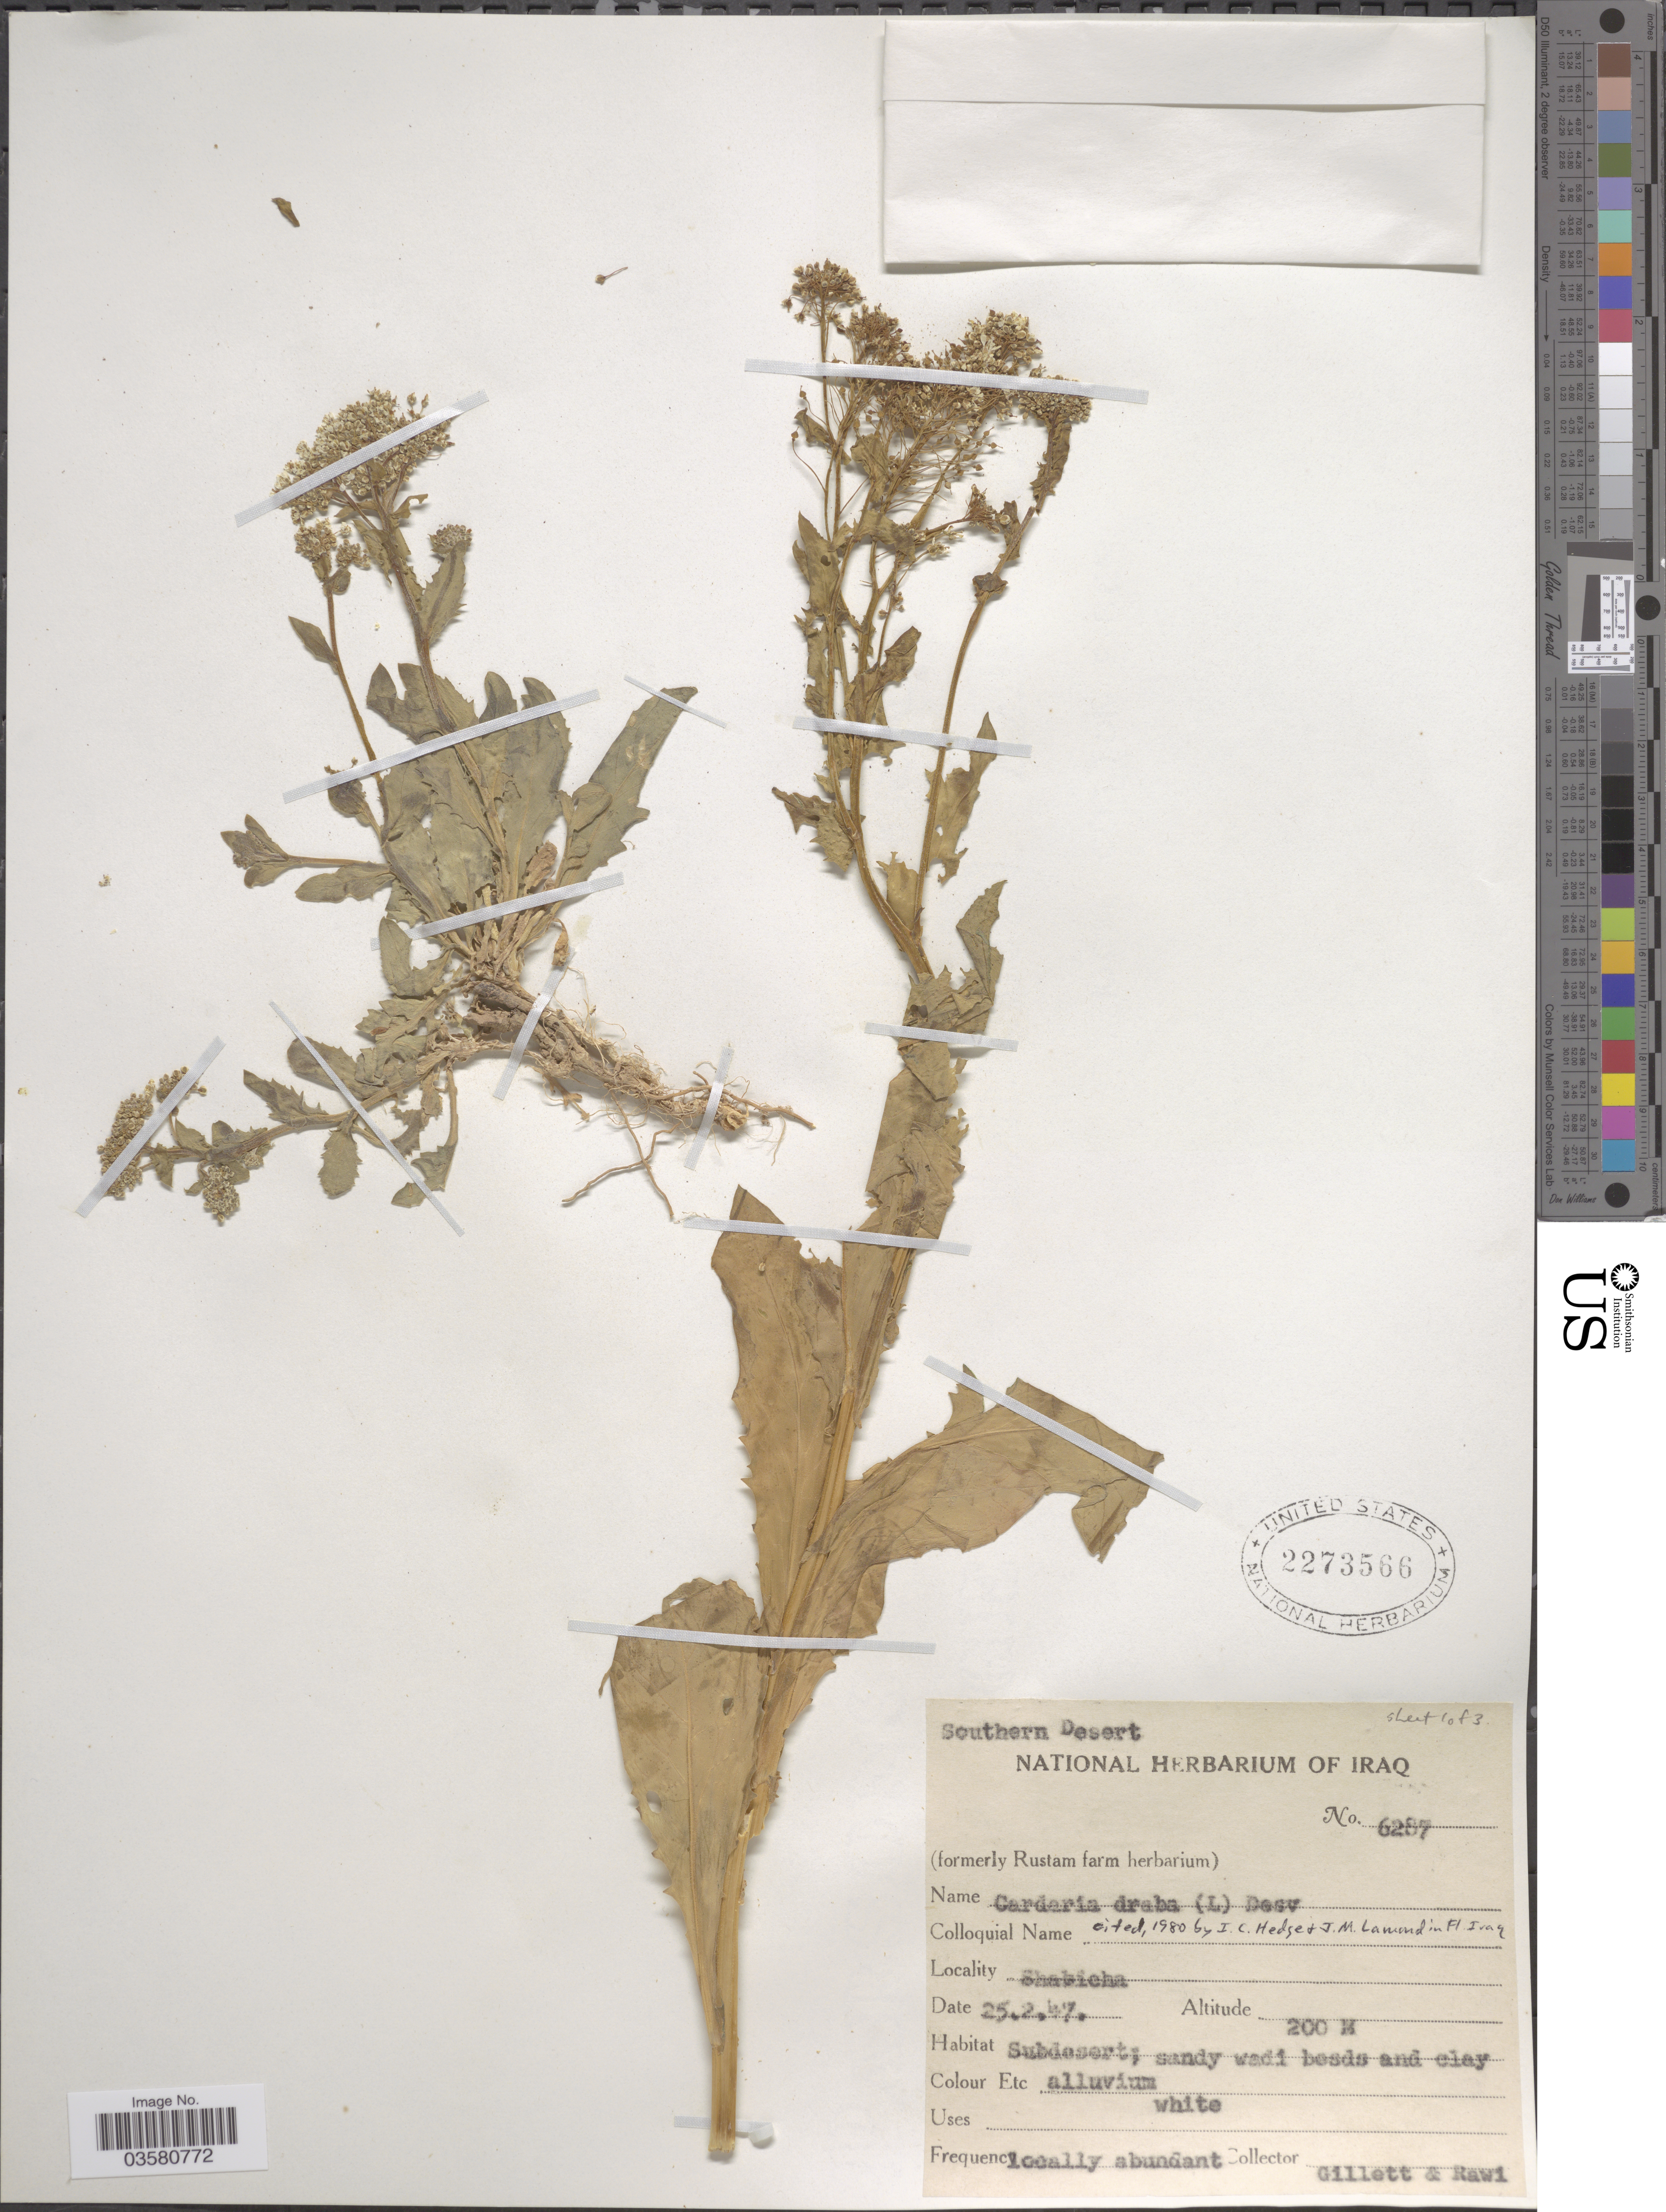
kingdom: Plantae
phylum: Tracheophyta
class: Magnoliopsida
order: Brassicales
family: Brassicaceae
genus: Lepidium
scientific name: Lepidium draba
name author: L.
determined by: Strong, M. T., (US), Smithsonian Institution - National Museum of Natural History (UNITED STATES)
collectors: Gillett, -- & -. Rawi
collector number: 6287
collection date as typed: Transcribed d/m/y: 25/2/47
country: Iraq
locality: Southern Desert. Shabicha.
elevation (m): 200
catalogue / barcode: US 2273566